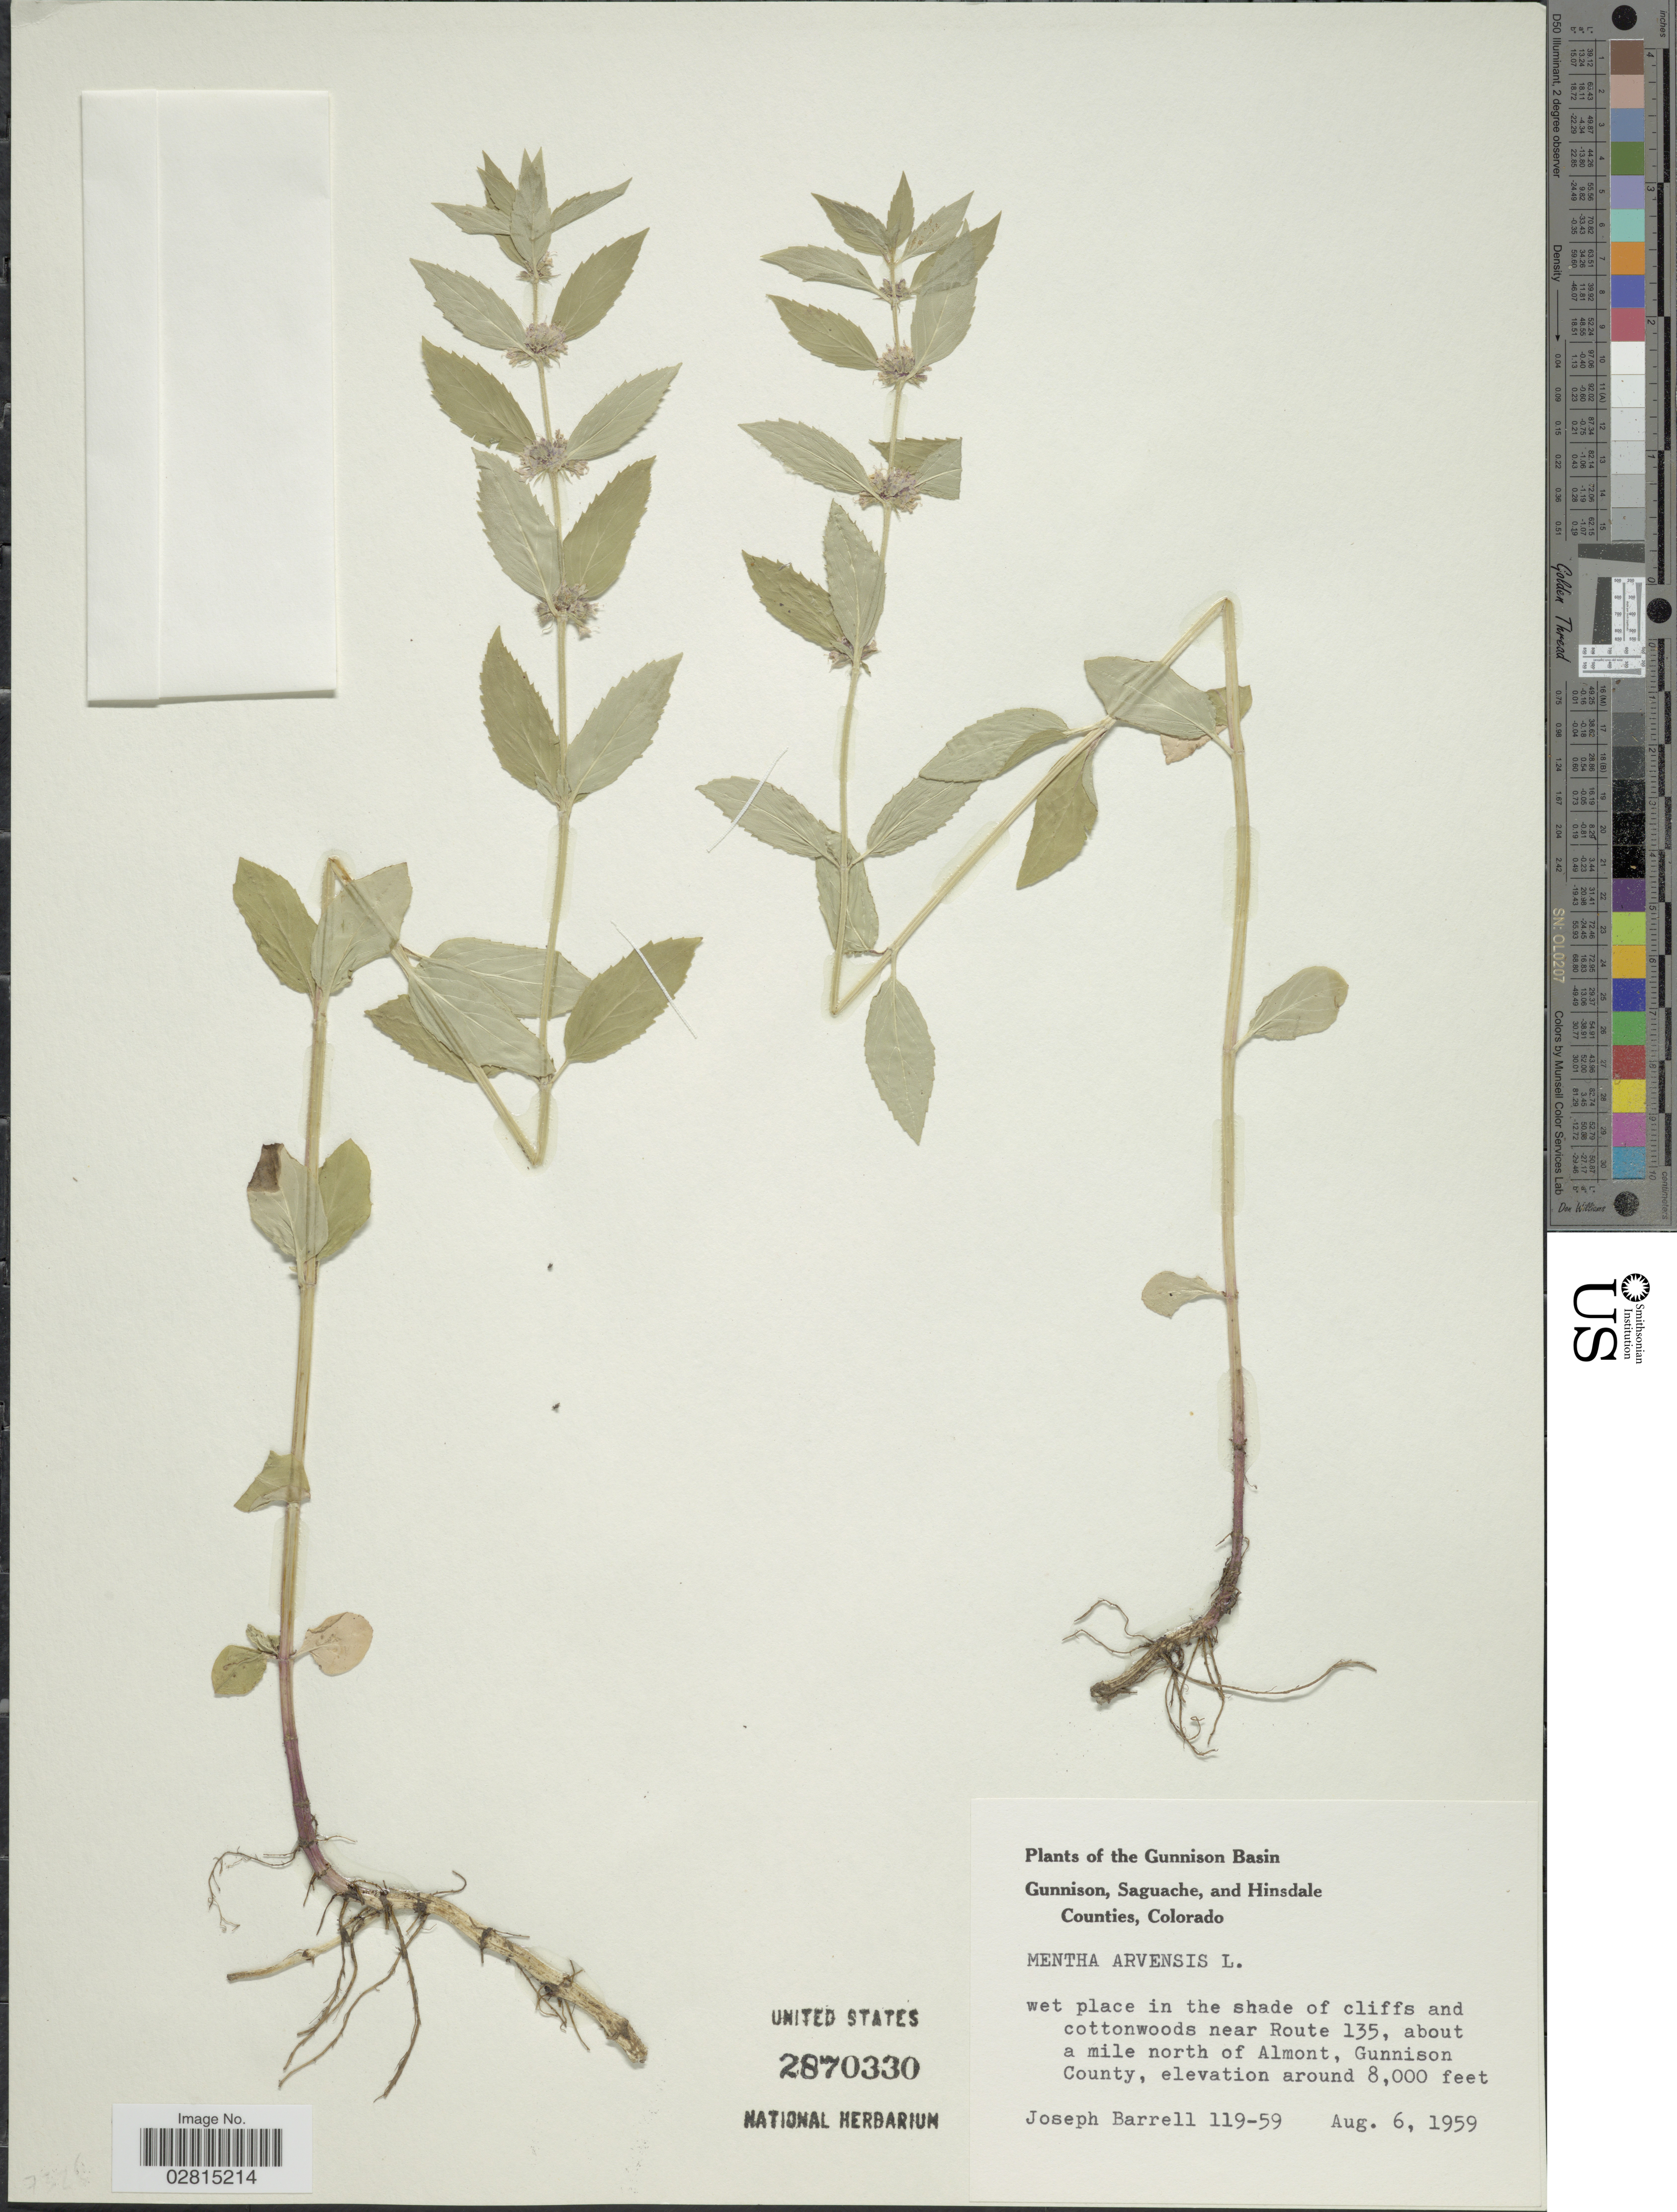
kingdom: Plantae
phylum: Tracheophyta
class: Magnoliopsida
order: Lamiales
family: Lamiaceae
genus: Mentha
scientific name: Mentha arvensis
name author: L.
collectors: J. Barrell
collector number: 119-59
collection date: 1959-08-06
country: United States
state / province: Colorado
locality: Gunnison Basin, Gunnison, Saguache, and Hinsdale Counties, near Route 135, about a mile north of Almont, Gunnison County.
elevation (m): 2438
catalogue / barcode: US 2870330